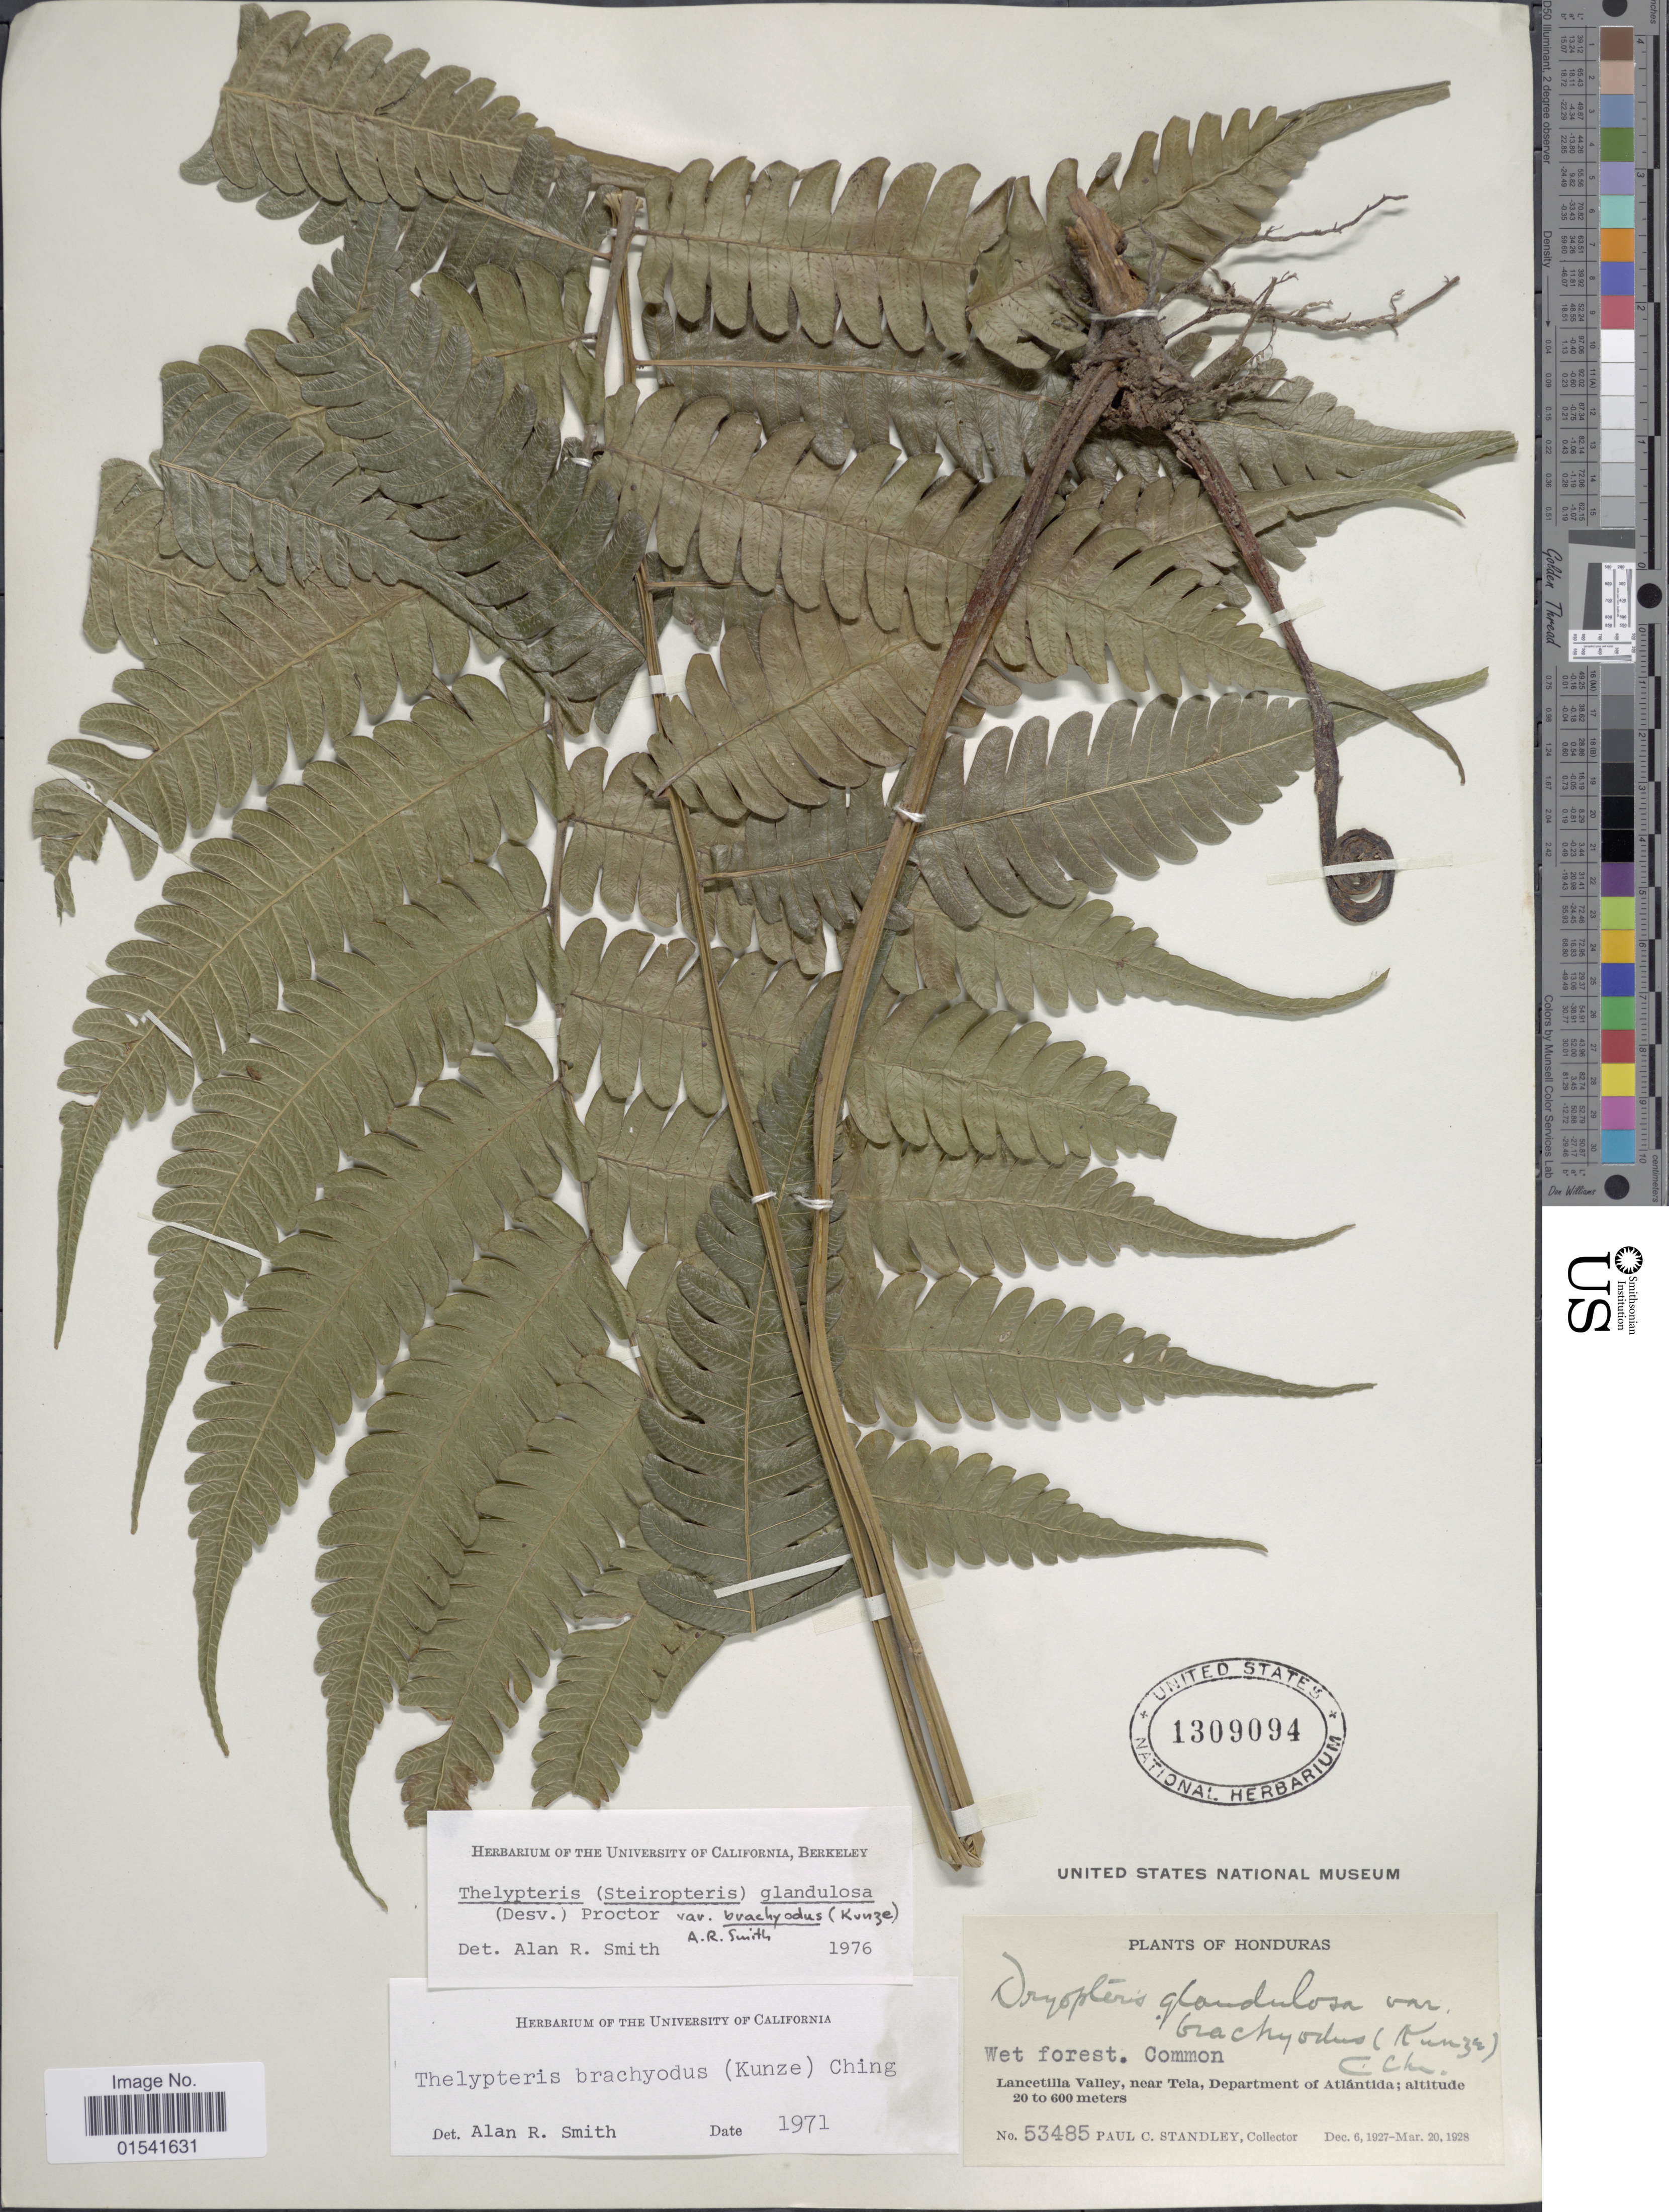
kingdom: Plantae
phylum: Tracheophyta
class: Polypodiopsida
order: Polypodiales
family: Thelypteridaceae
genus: Steiropteris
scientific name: Steiropteris glandulosa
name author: (Hook. f.) Pic. Serm.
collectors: P. C. Standley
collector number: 53485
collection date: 1927-12-06/1928-03-20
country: Honduras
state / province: Atlántida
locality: Lancetilla Valley, near Tela, Department of Atlántida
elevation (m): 20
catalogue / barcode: US 1309094